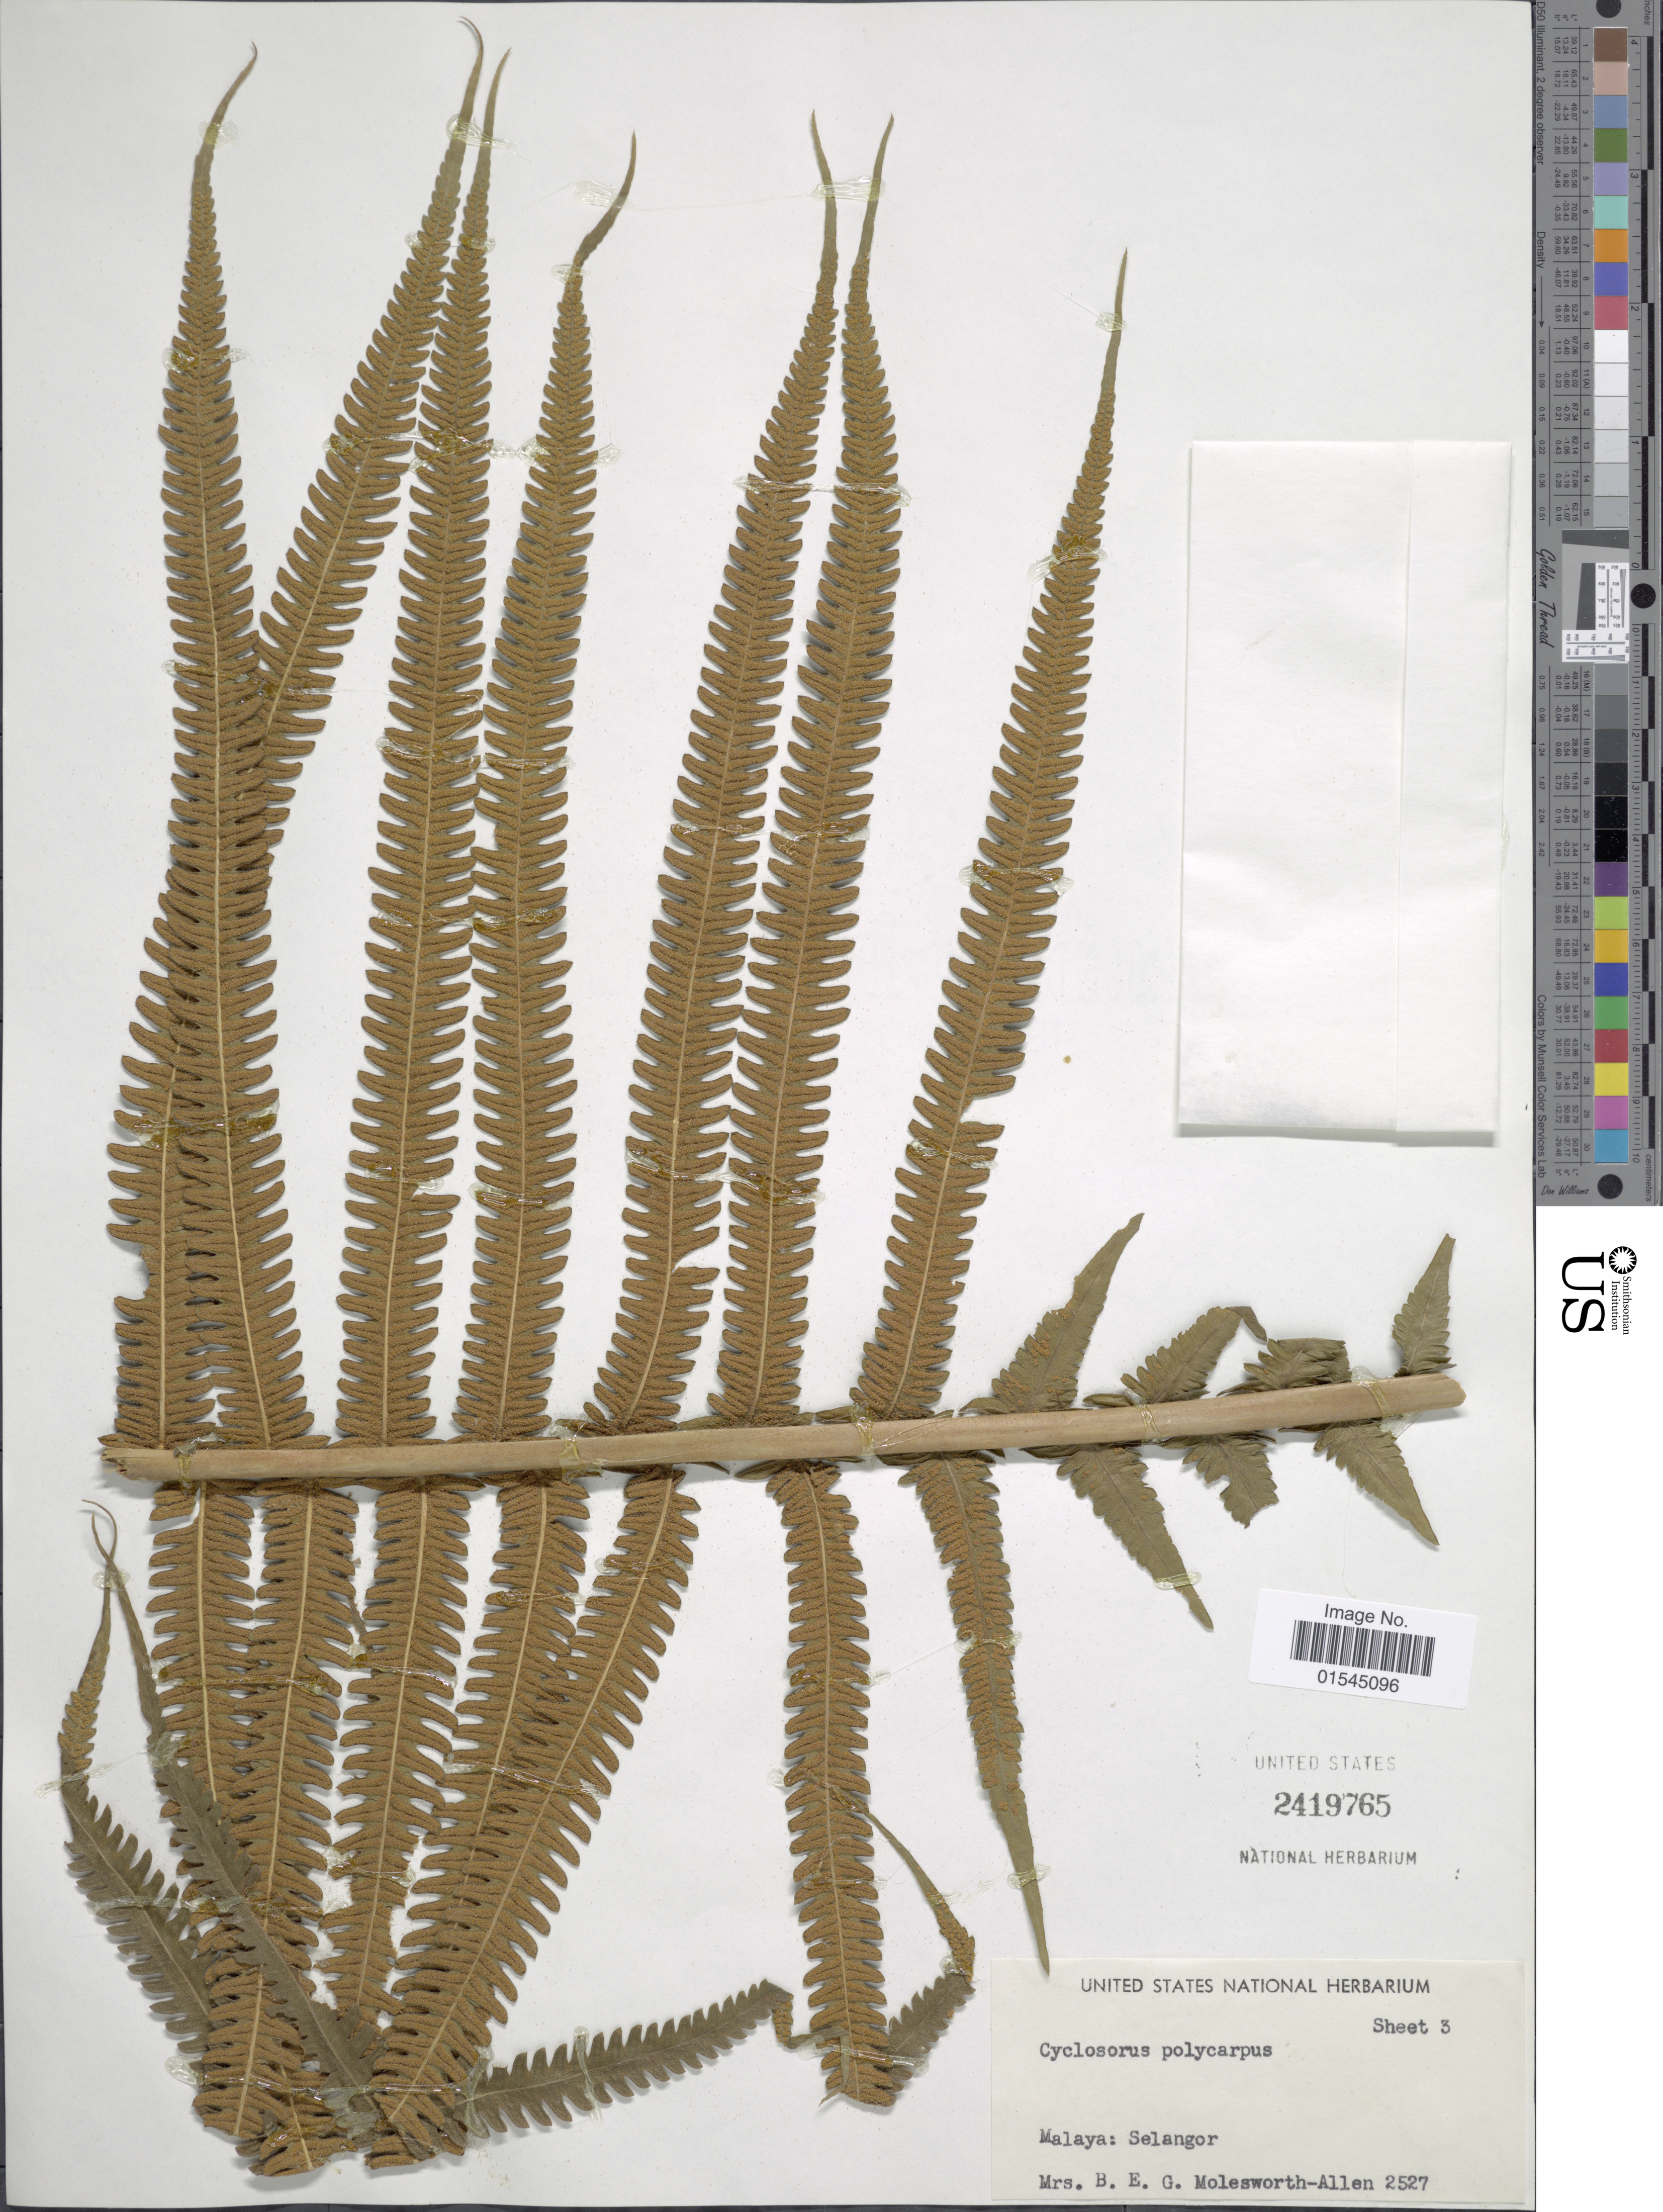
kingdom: Plantae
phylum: Tracheophyta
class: Polypodiopsida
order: Polypodiales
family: Thelypteridaceae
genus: Sphaerostephanos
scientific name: Sphaerostephanos polycarpus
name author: (Blume) Copel.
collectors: B. E. G. Molesworth-Allen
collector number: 2527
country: Malaysia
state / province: Selangor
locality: Malaya: Selangor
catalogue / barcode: US 2419765